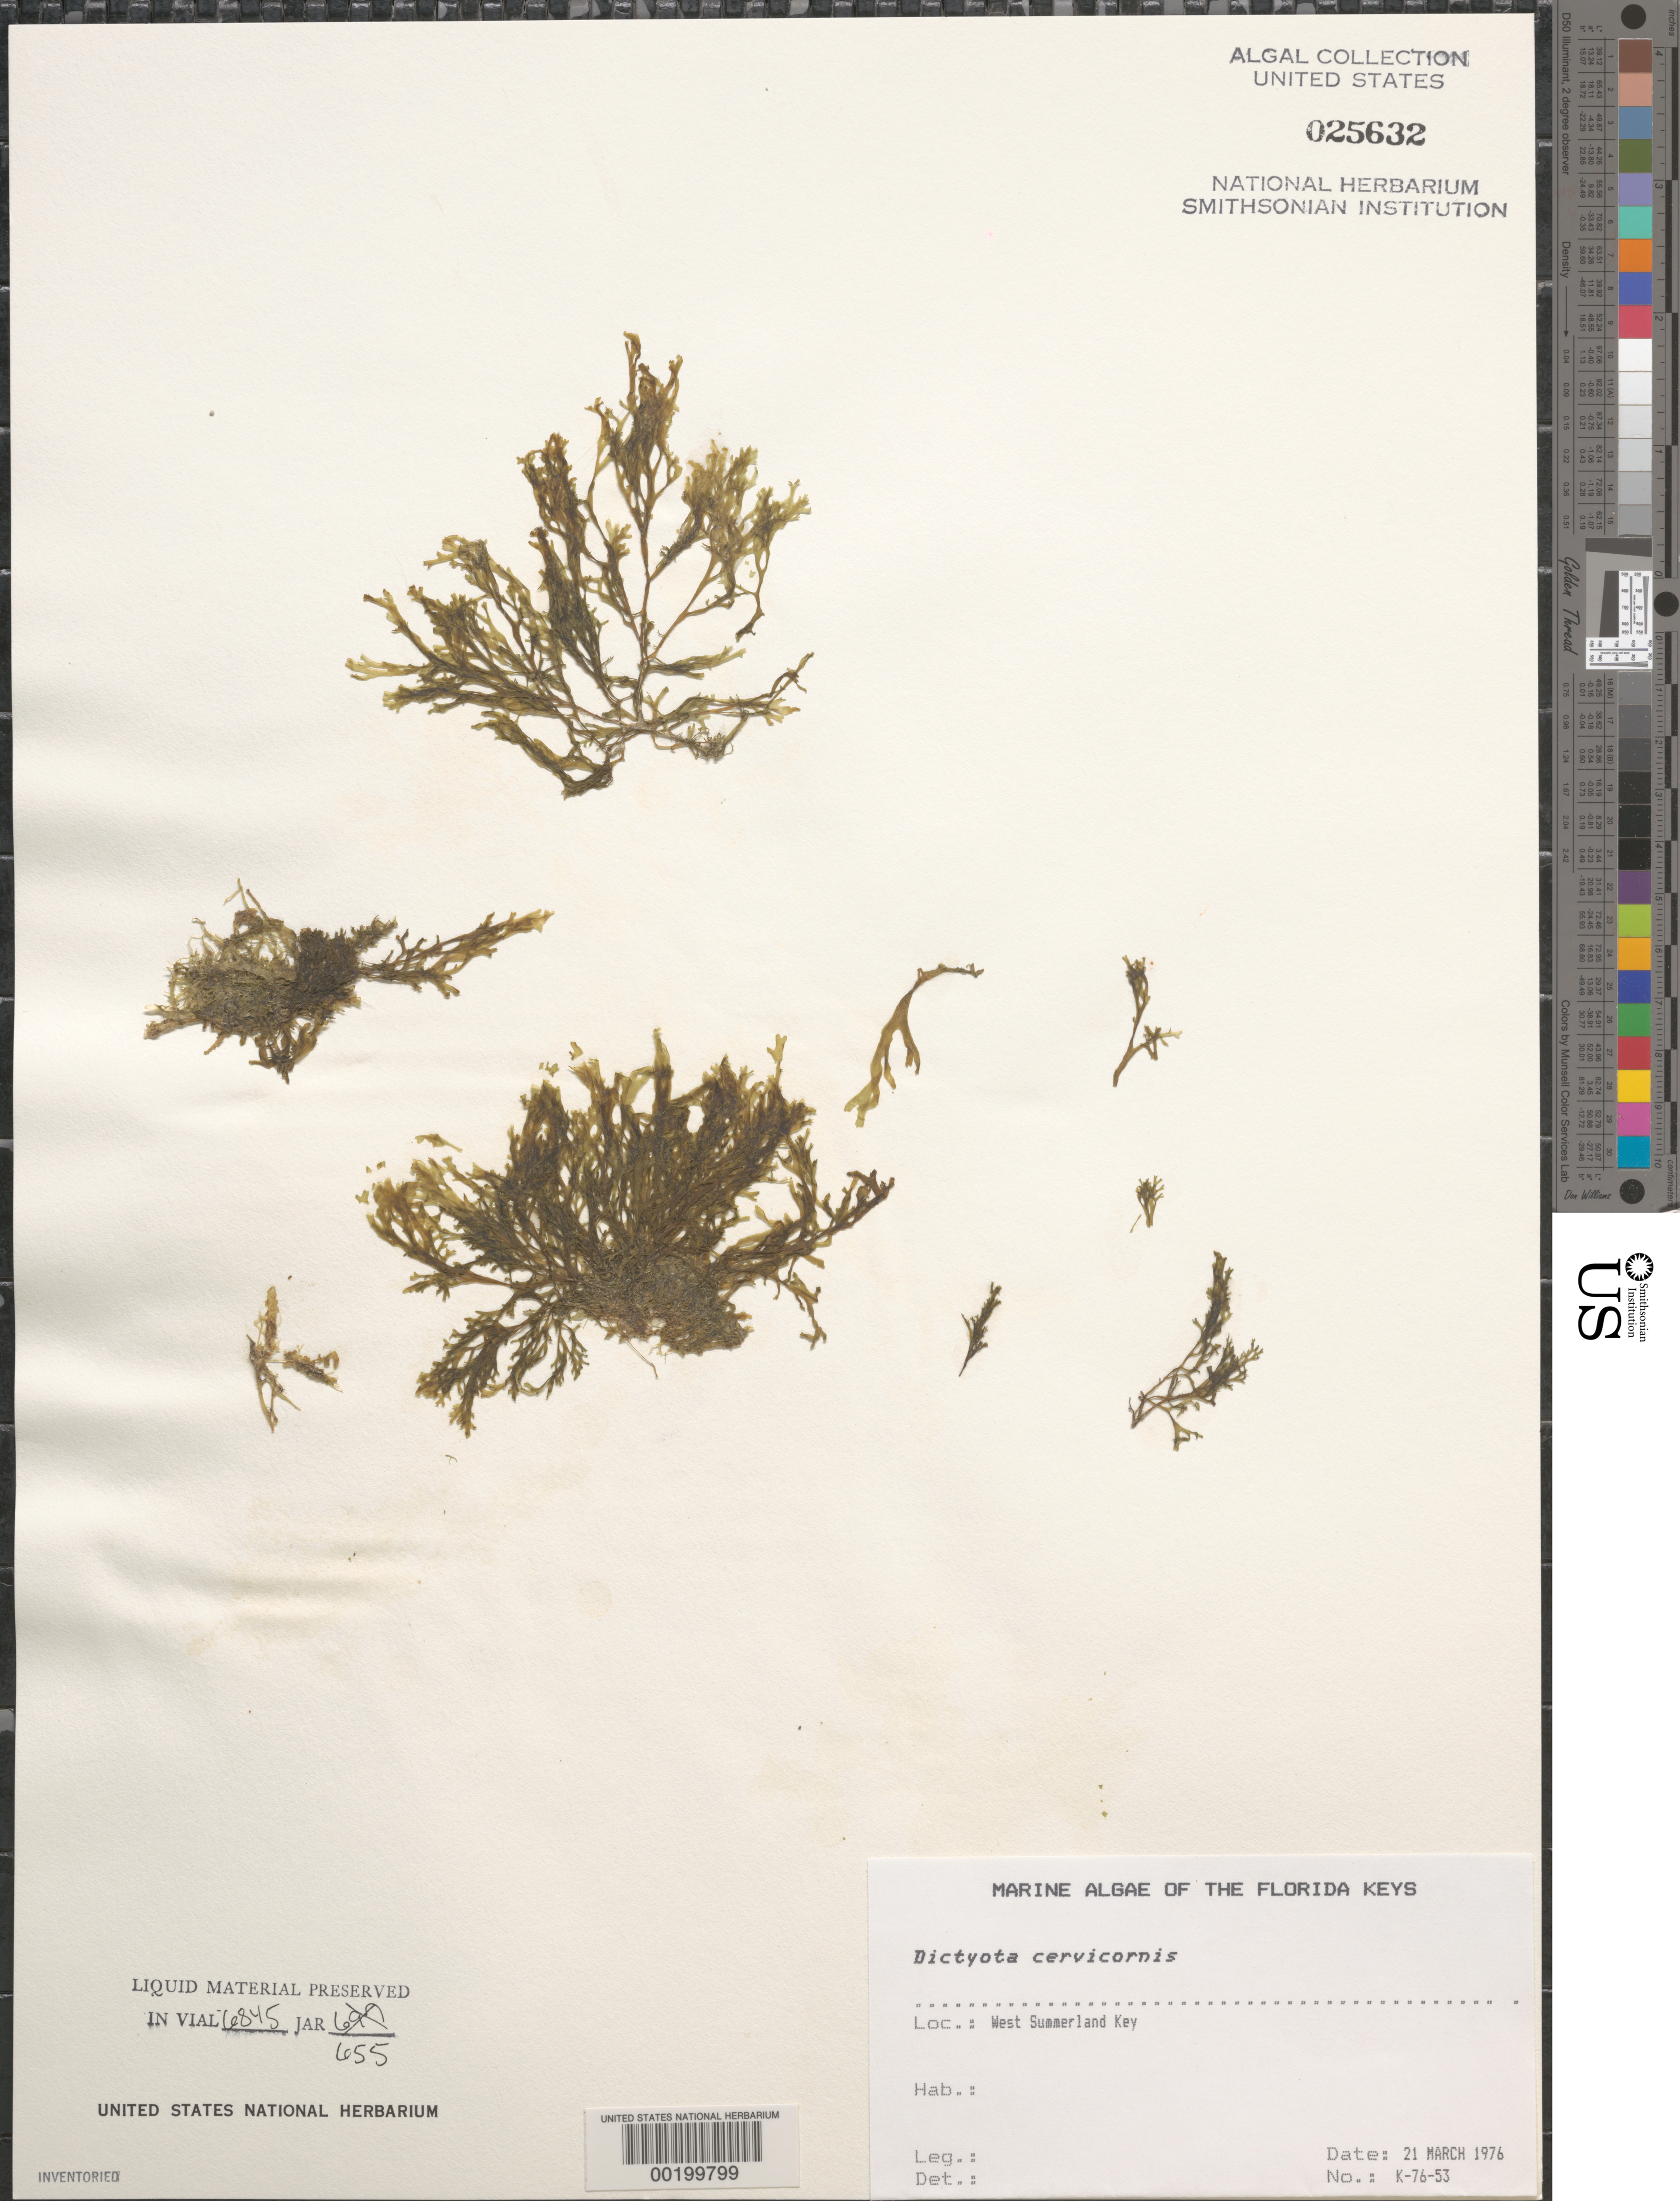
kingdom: Chromista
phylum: Ochrophyta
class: Phaeophyceae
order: Dictyotales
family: Dictyotaceae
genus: Dictyota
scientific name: Dictyota cervicornis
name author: Kütz.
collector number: K-76-53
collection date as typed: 21 Mar 1977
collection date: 1977-03-21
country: United States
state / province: Florida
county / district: Monroe County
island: West Summerland Key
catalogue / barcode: US 25632